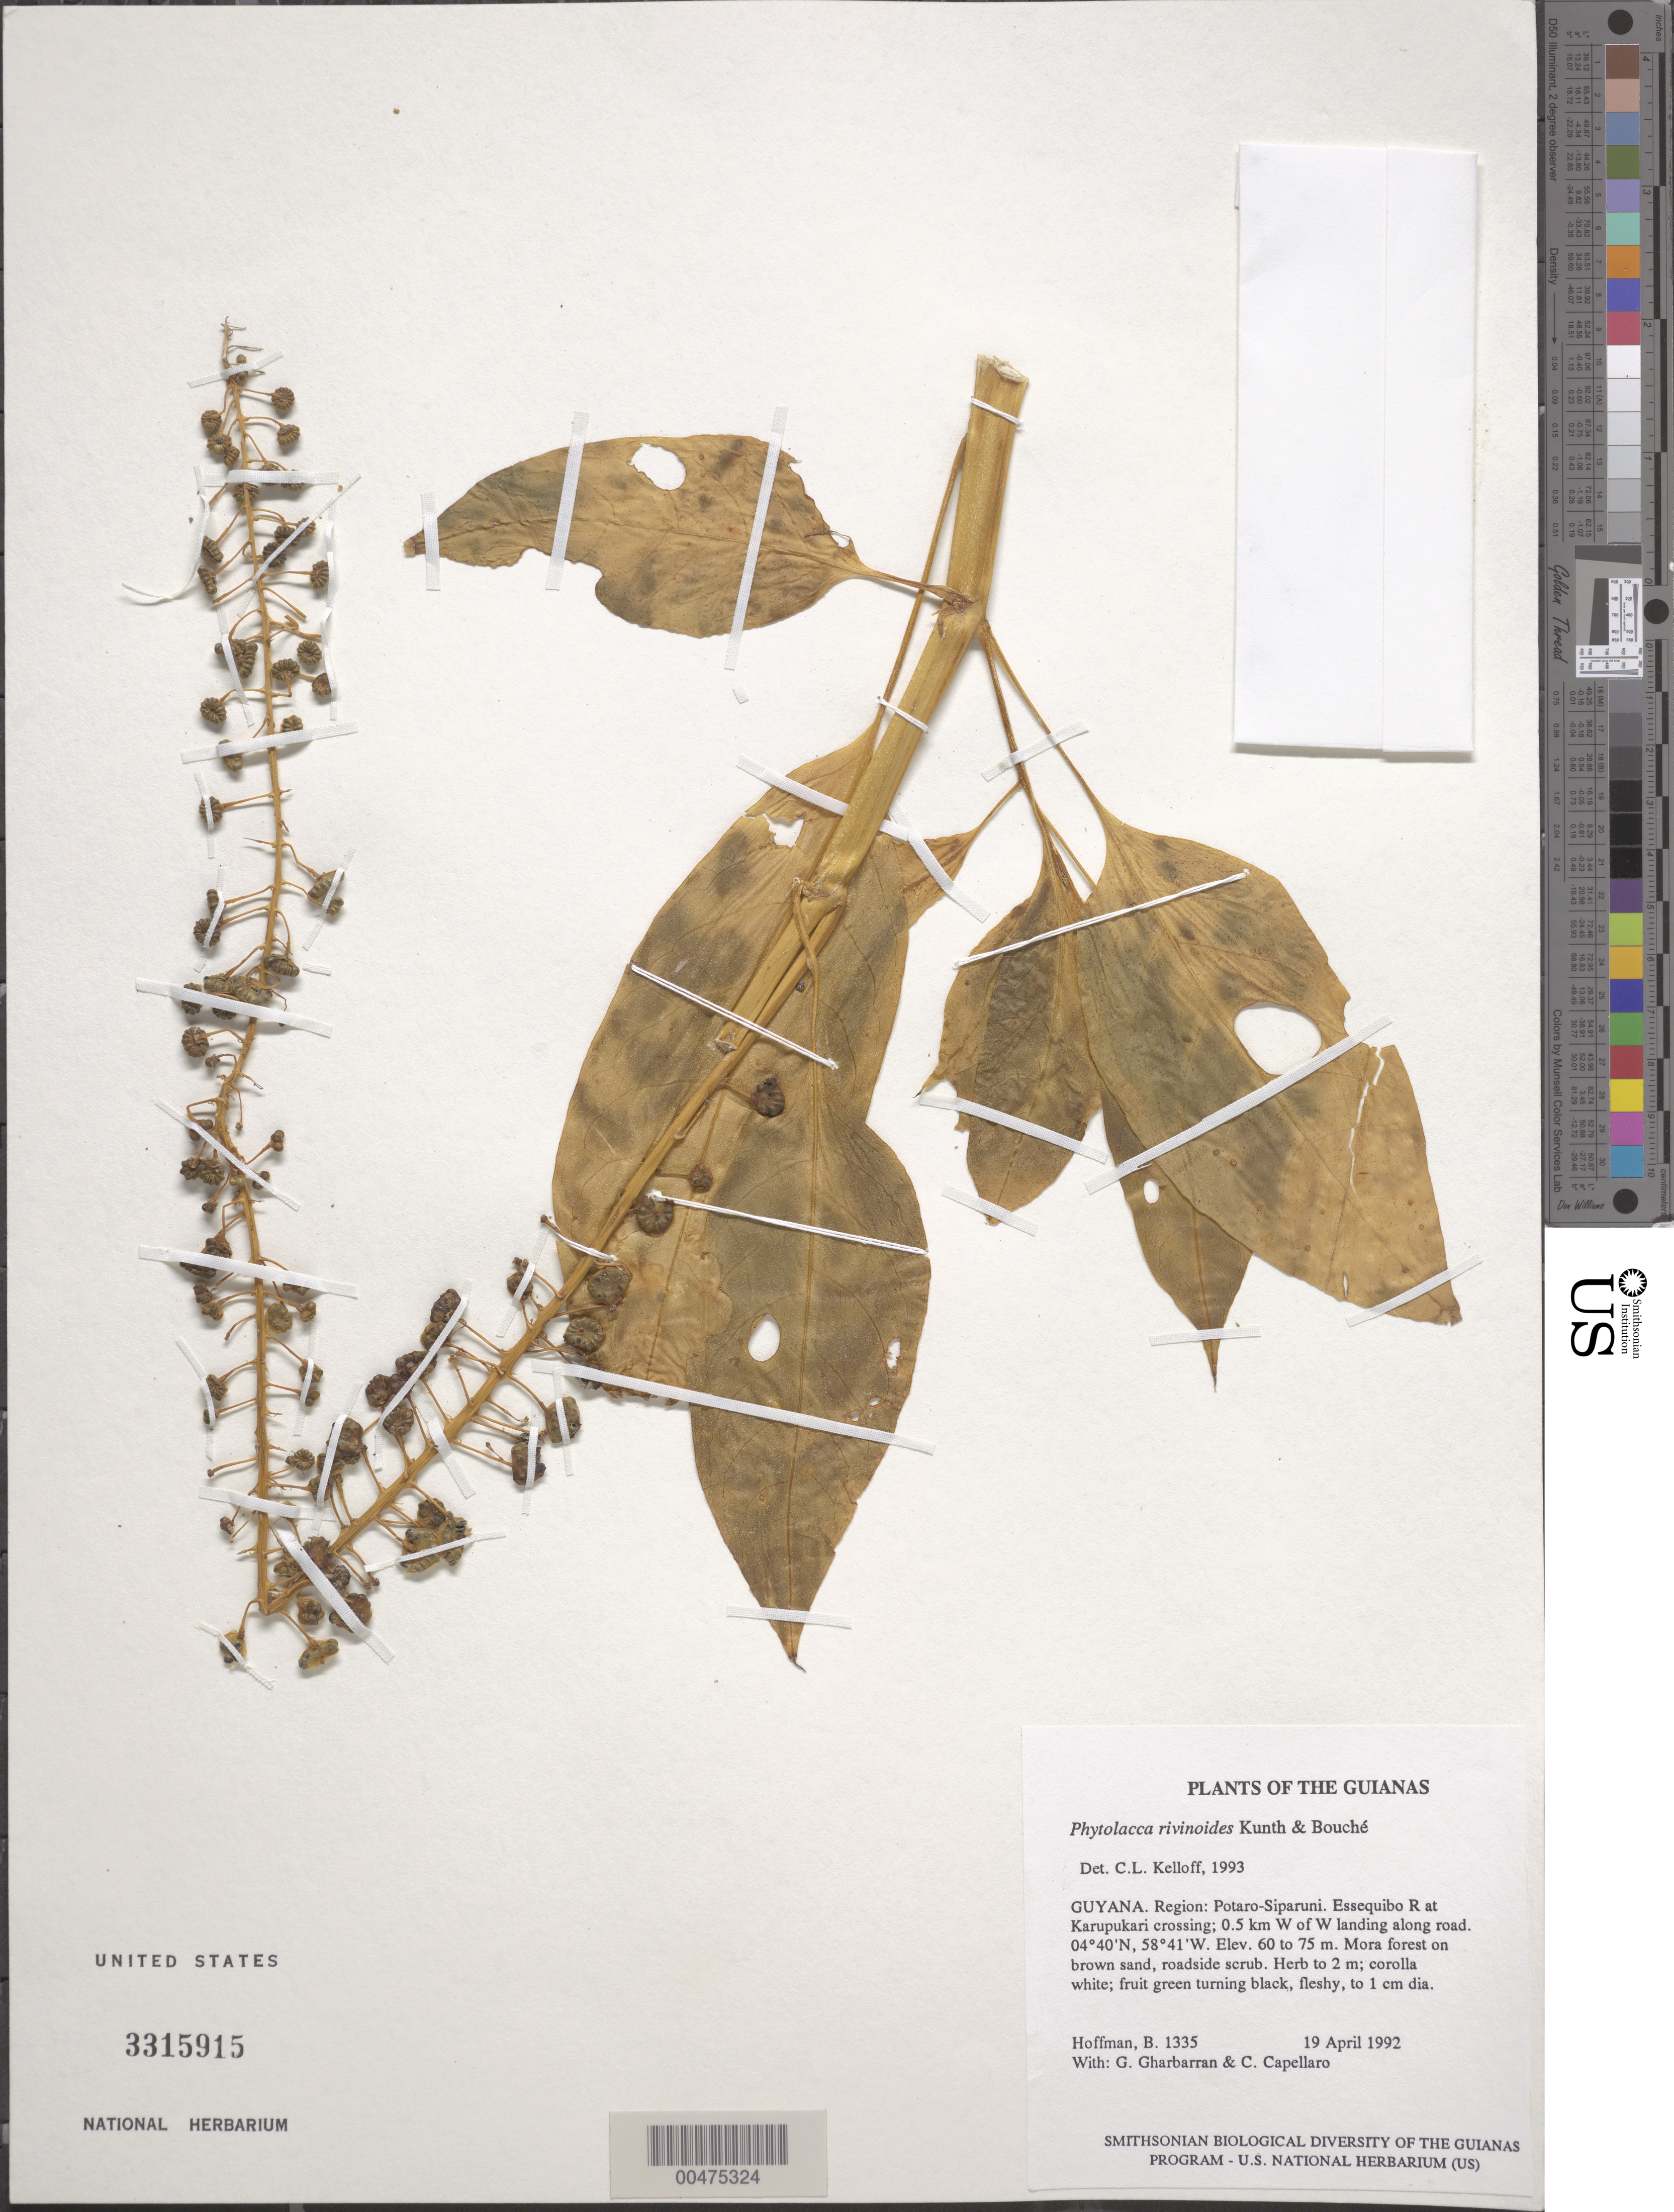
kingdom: Plantae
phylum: Tracheophyta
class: Magnoliopsida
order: Caryophyllales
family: Phytolaccaceae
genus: Phytolacca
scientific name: Phytolacca rivinoides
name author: Kunth & C.D. Bouché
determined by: Kelloff, Carol L., (US), Smithsonian Institution - National Museum of Natural History (UNITED STATES)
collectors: B. Hoffman, G. Gharbarran & C. Capellaro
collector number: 1335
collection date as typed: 19 April 1992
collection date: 1992-04-19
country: Guyana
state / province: Potaro-Siparuni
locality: Essequibo River at Karupukari crossing; 0.5 km W of W landing along road. Iwokrama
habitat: Mora forest on brown sand, roadside scrub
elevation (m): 60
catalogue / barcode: US 3315915